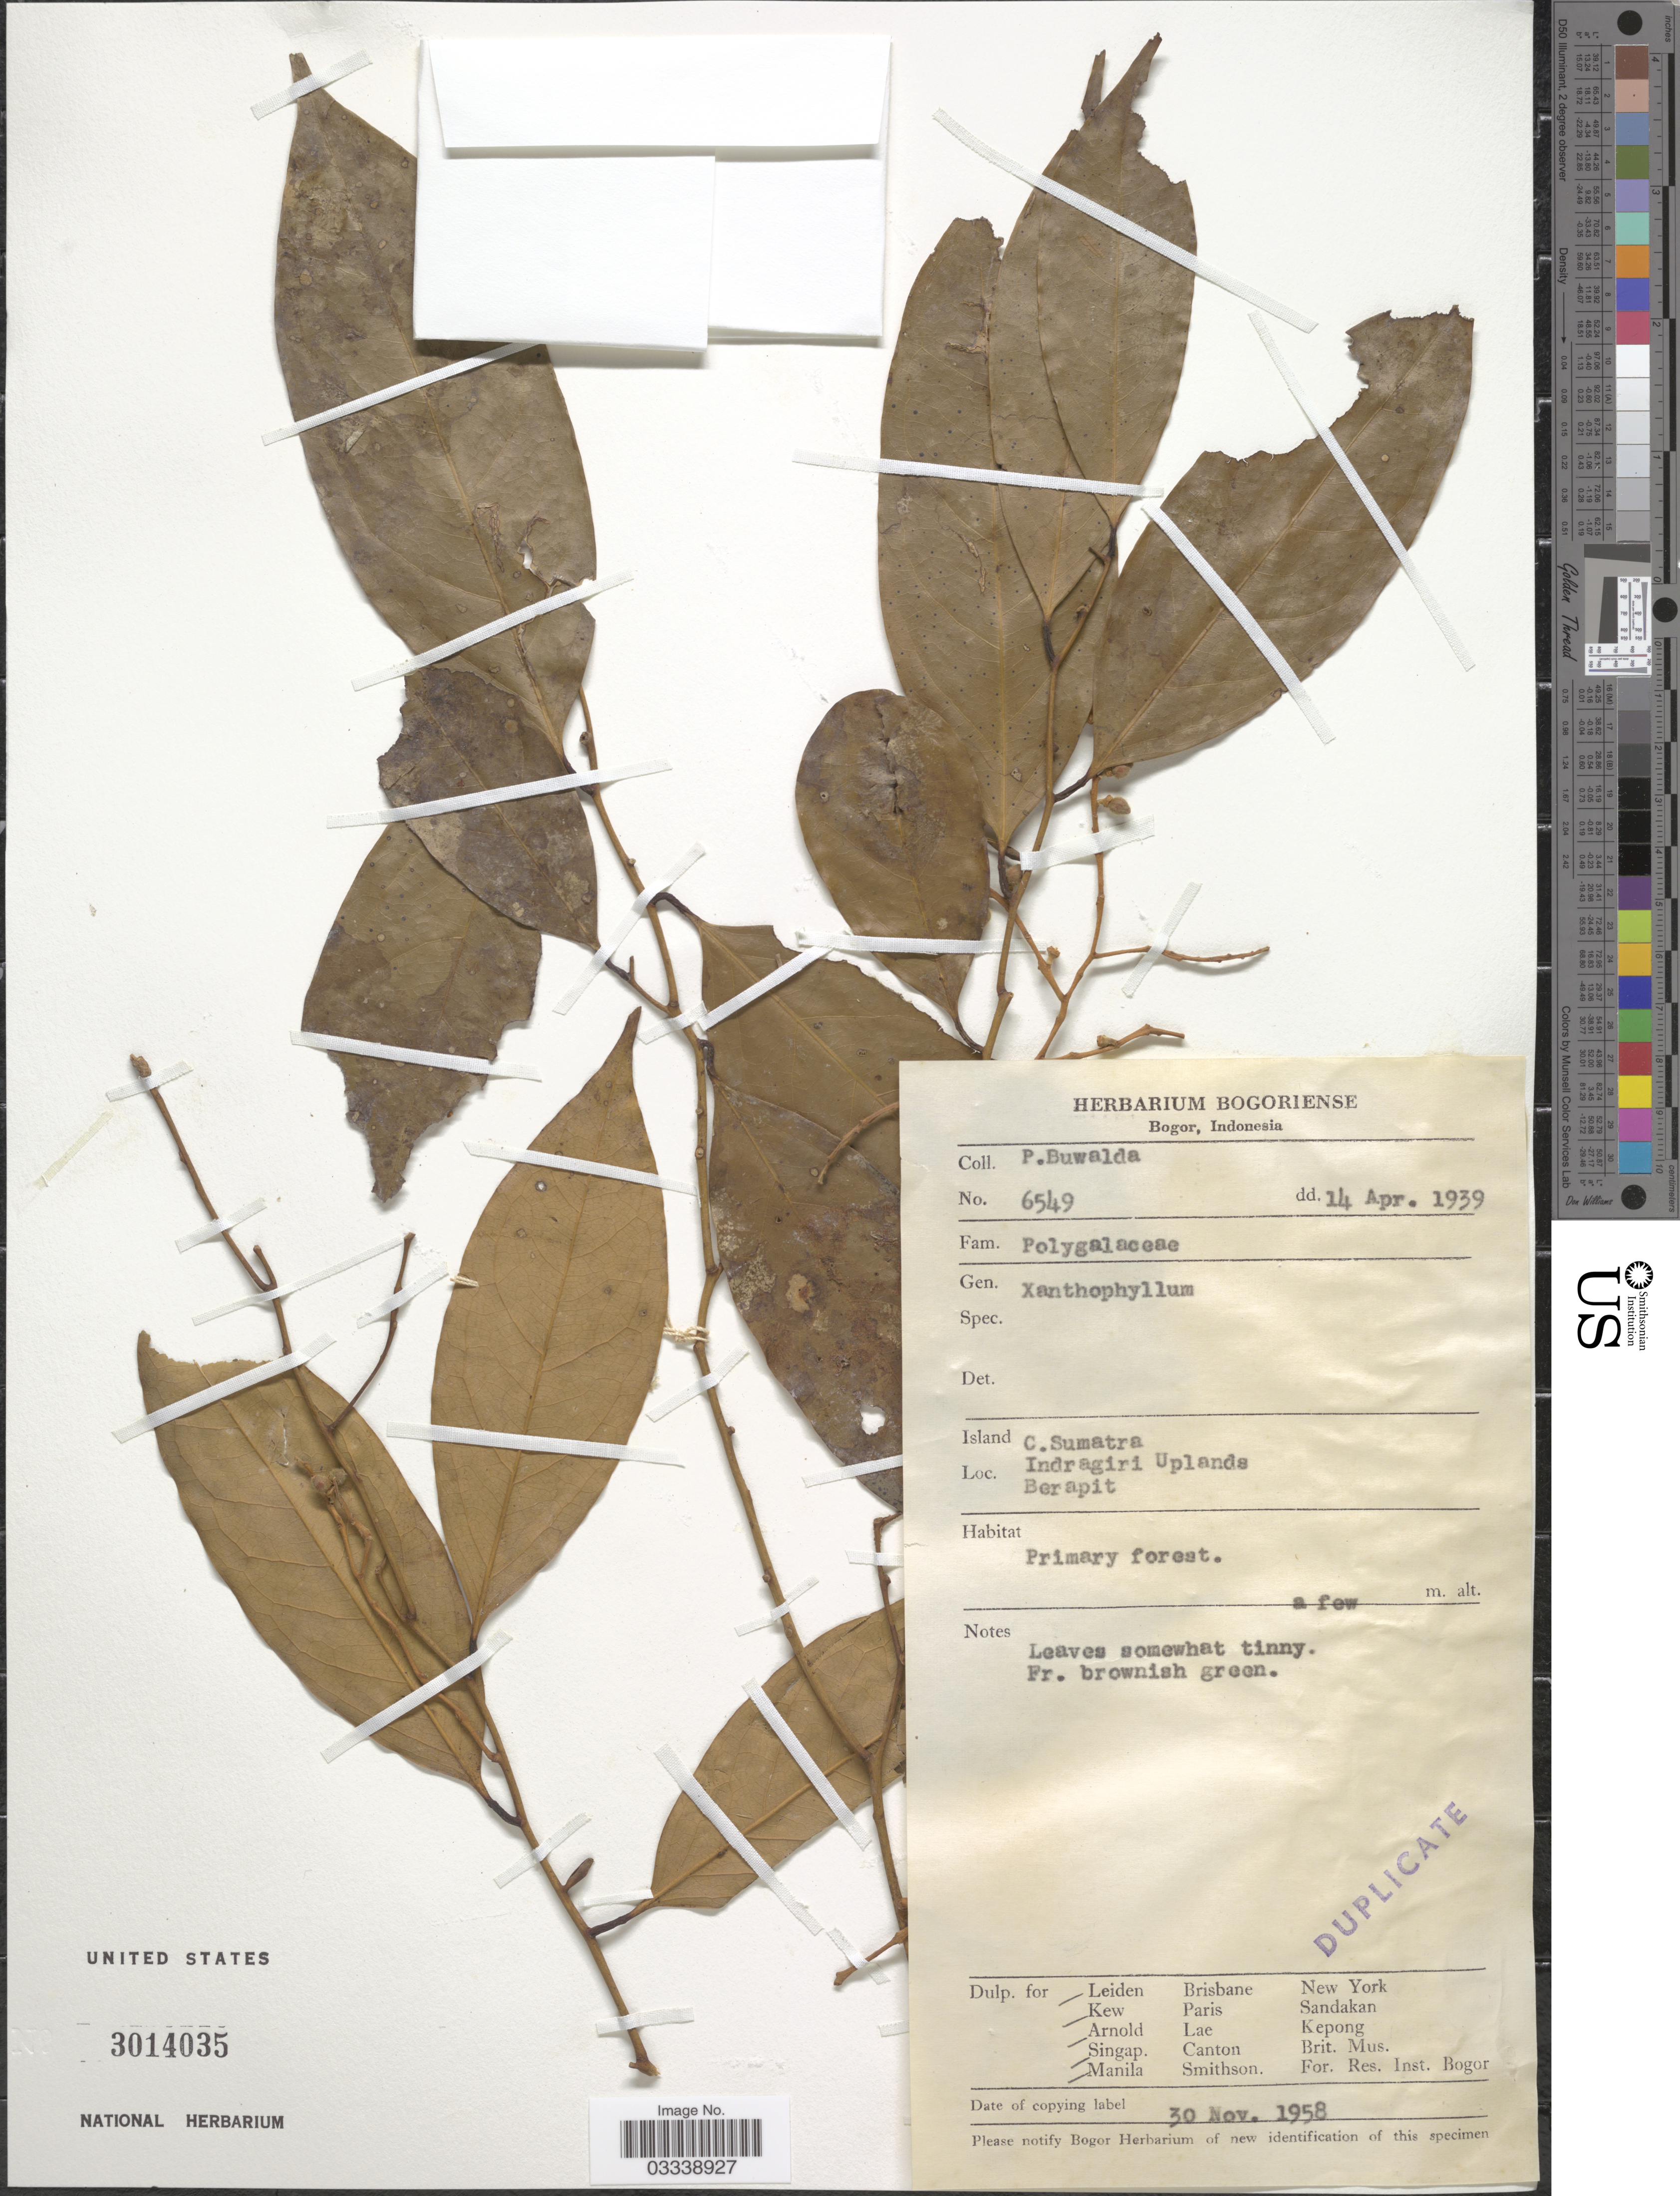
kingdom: Plantae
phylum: Tracheophyta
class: Magnoliopsida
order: Fabales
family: Polygalaceae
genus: Xanthophyllum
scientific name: Xanthophyllum sp.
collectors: P. Buwalda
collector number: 6549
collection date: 1939-04-14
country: Indonesia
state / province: Sumatra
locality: Island C. Sumatra Indragiri Uplands. Berapit.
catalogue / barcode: US 3014035